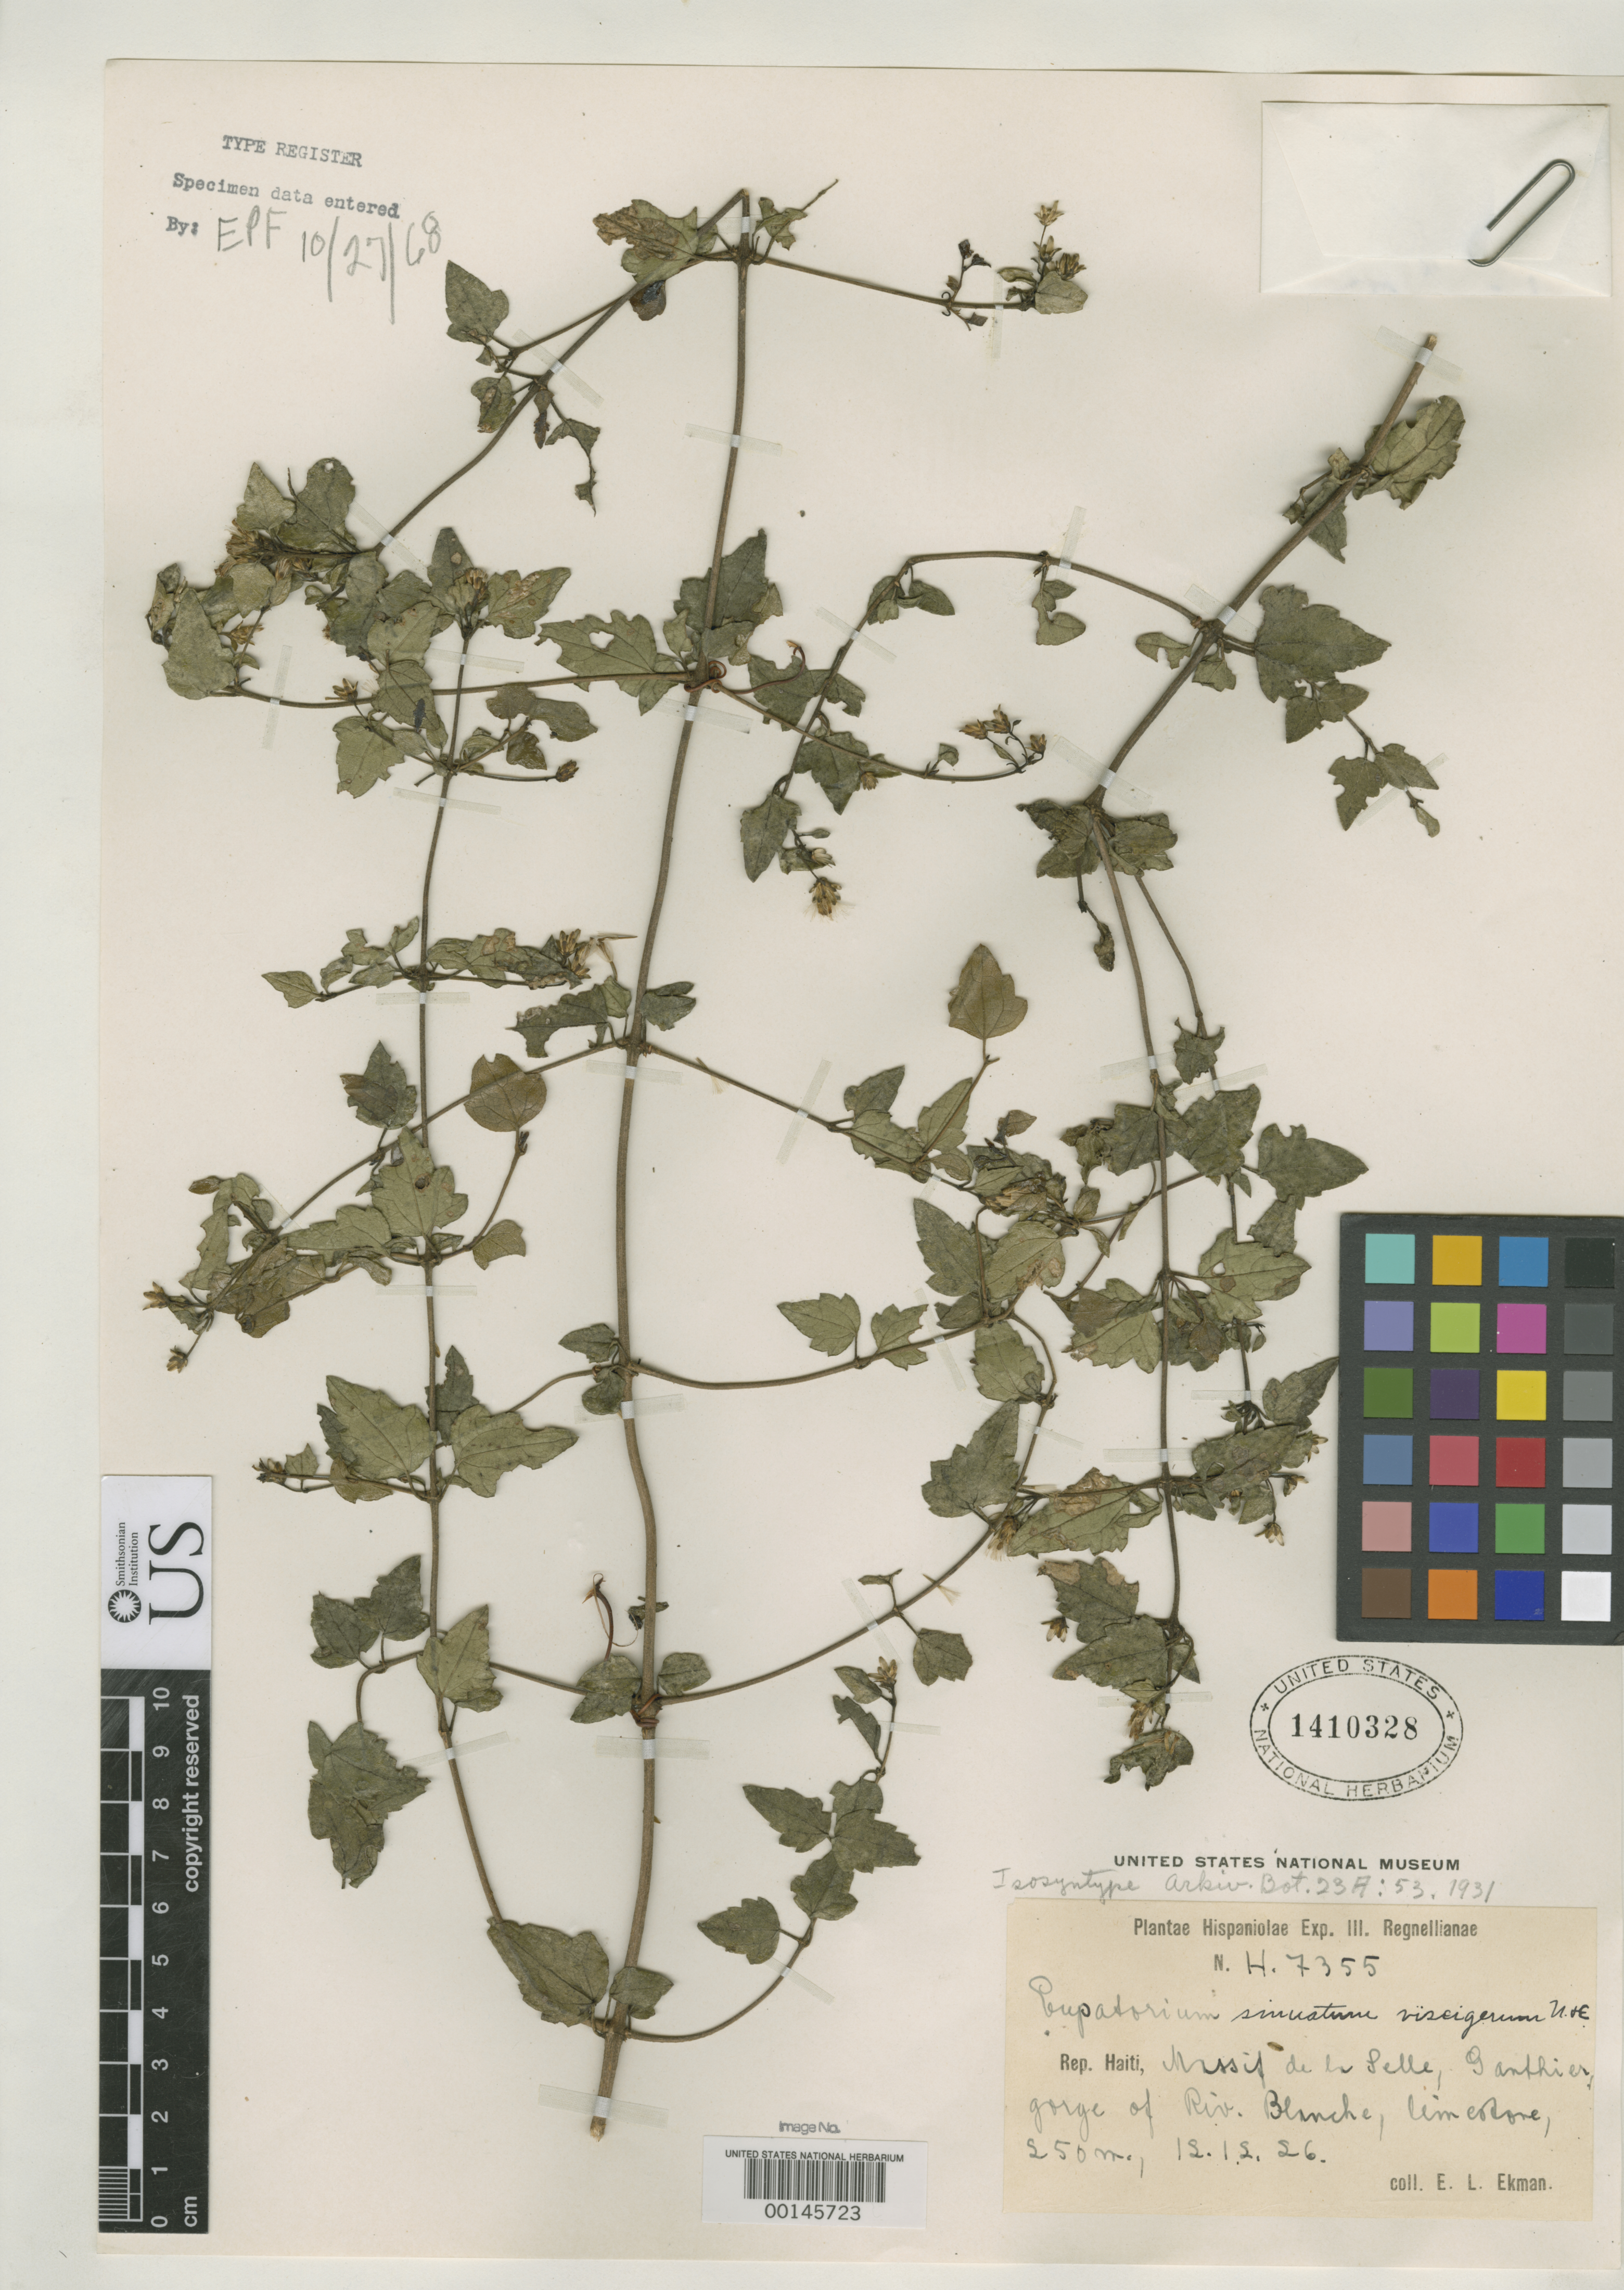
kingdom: Plantae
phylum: Tracheophyta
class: Magnoliopsida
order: Asterales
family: Asteraceae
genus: Eupatorium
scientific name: Eupatorium sinuatum var. viscigerum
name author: Urb. & Ekman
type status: Isotype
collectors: E. L. Ekman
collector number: H 7355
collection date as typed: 12 Dec 1926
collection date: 1926-12-12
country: Haiti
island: Hispaniola Island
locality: Ganthier.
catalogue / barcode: US 1410328